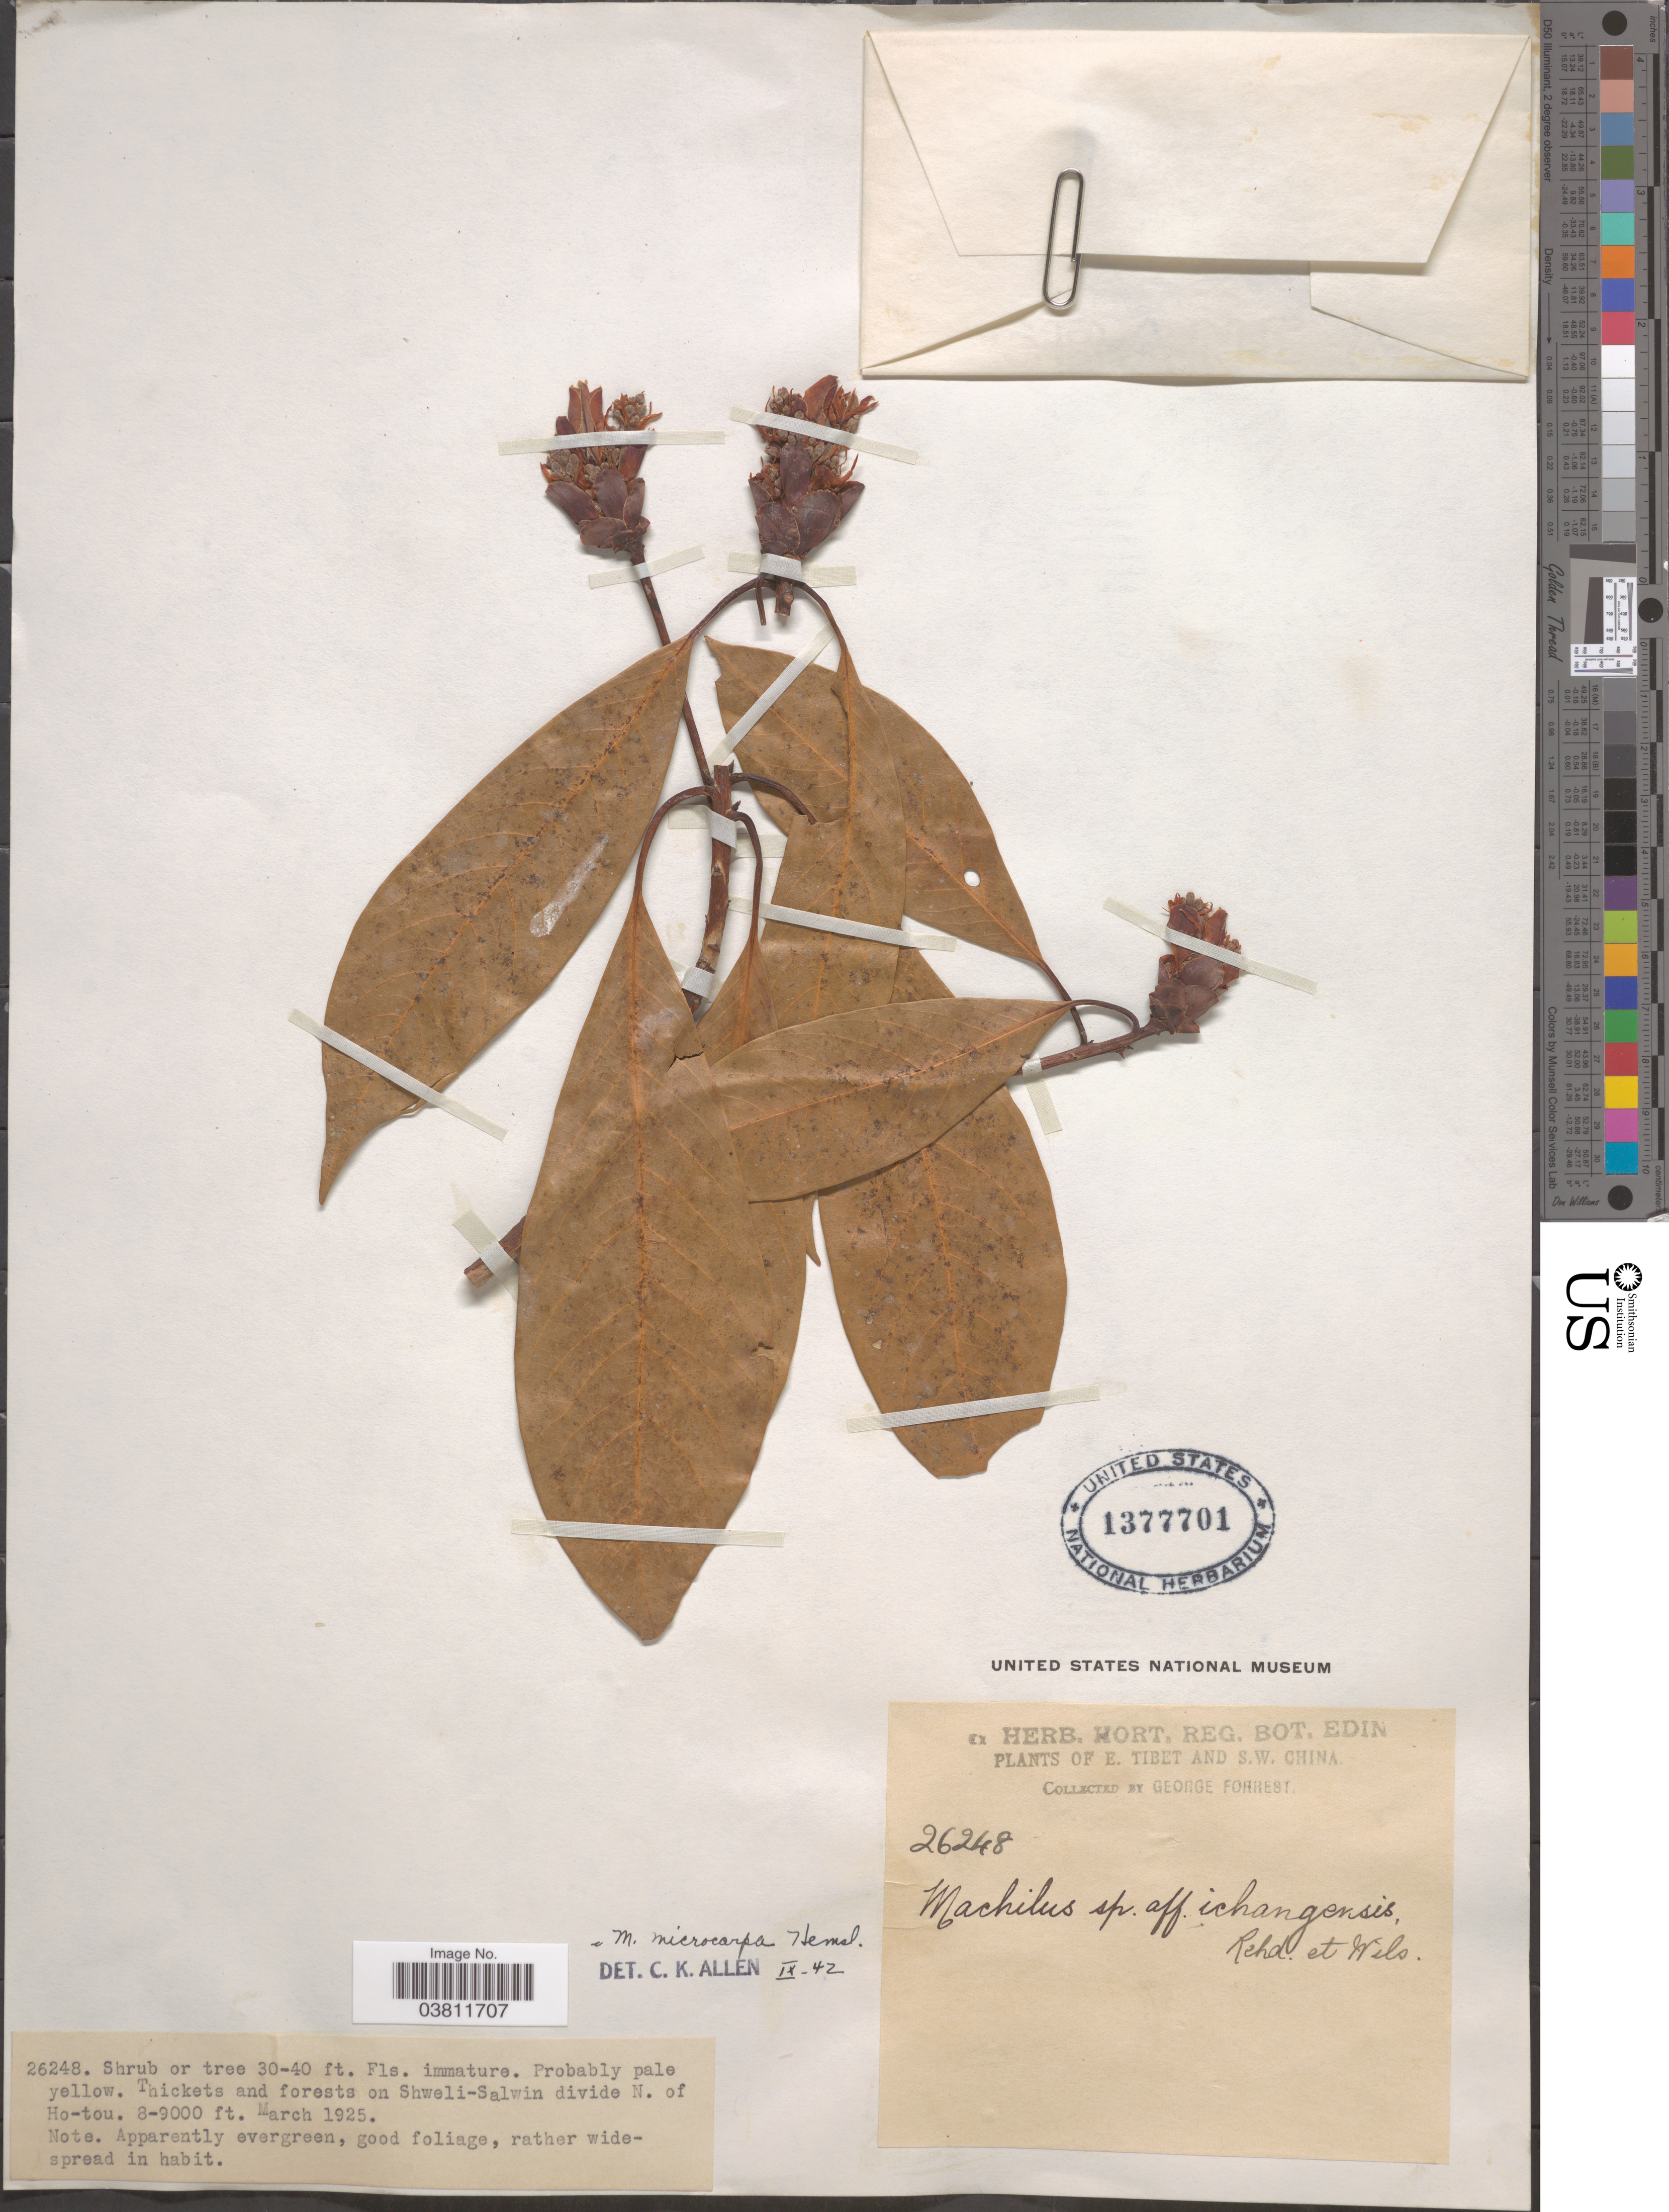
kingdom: Plantae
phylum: Tracheophyta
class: Magnoliopsida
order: Laurales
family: Lauraceae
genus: Machilus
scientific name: Machilus microcarpa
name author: Hemsl.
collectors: G. Forrest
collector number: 26248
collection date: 1925-03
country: China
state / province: Xizang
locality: E. Tibet and S.W. China. On Shweli-Salwin divide N. of Ho-tou.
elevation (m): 2438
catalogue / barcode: US 1377701